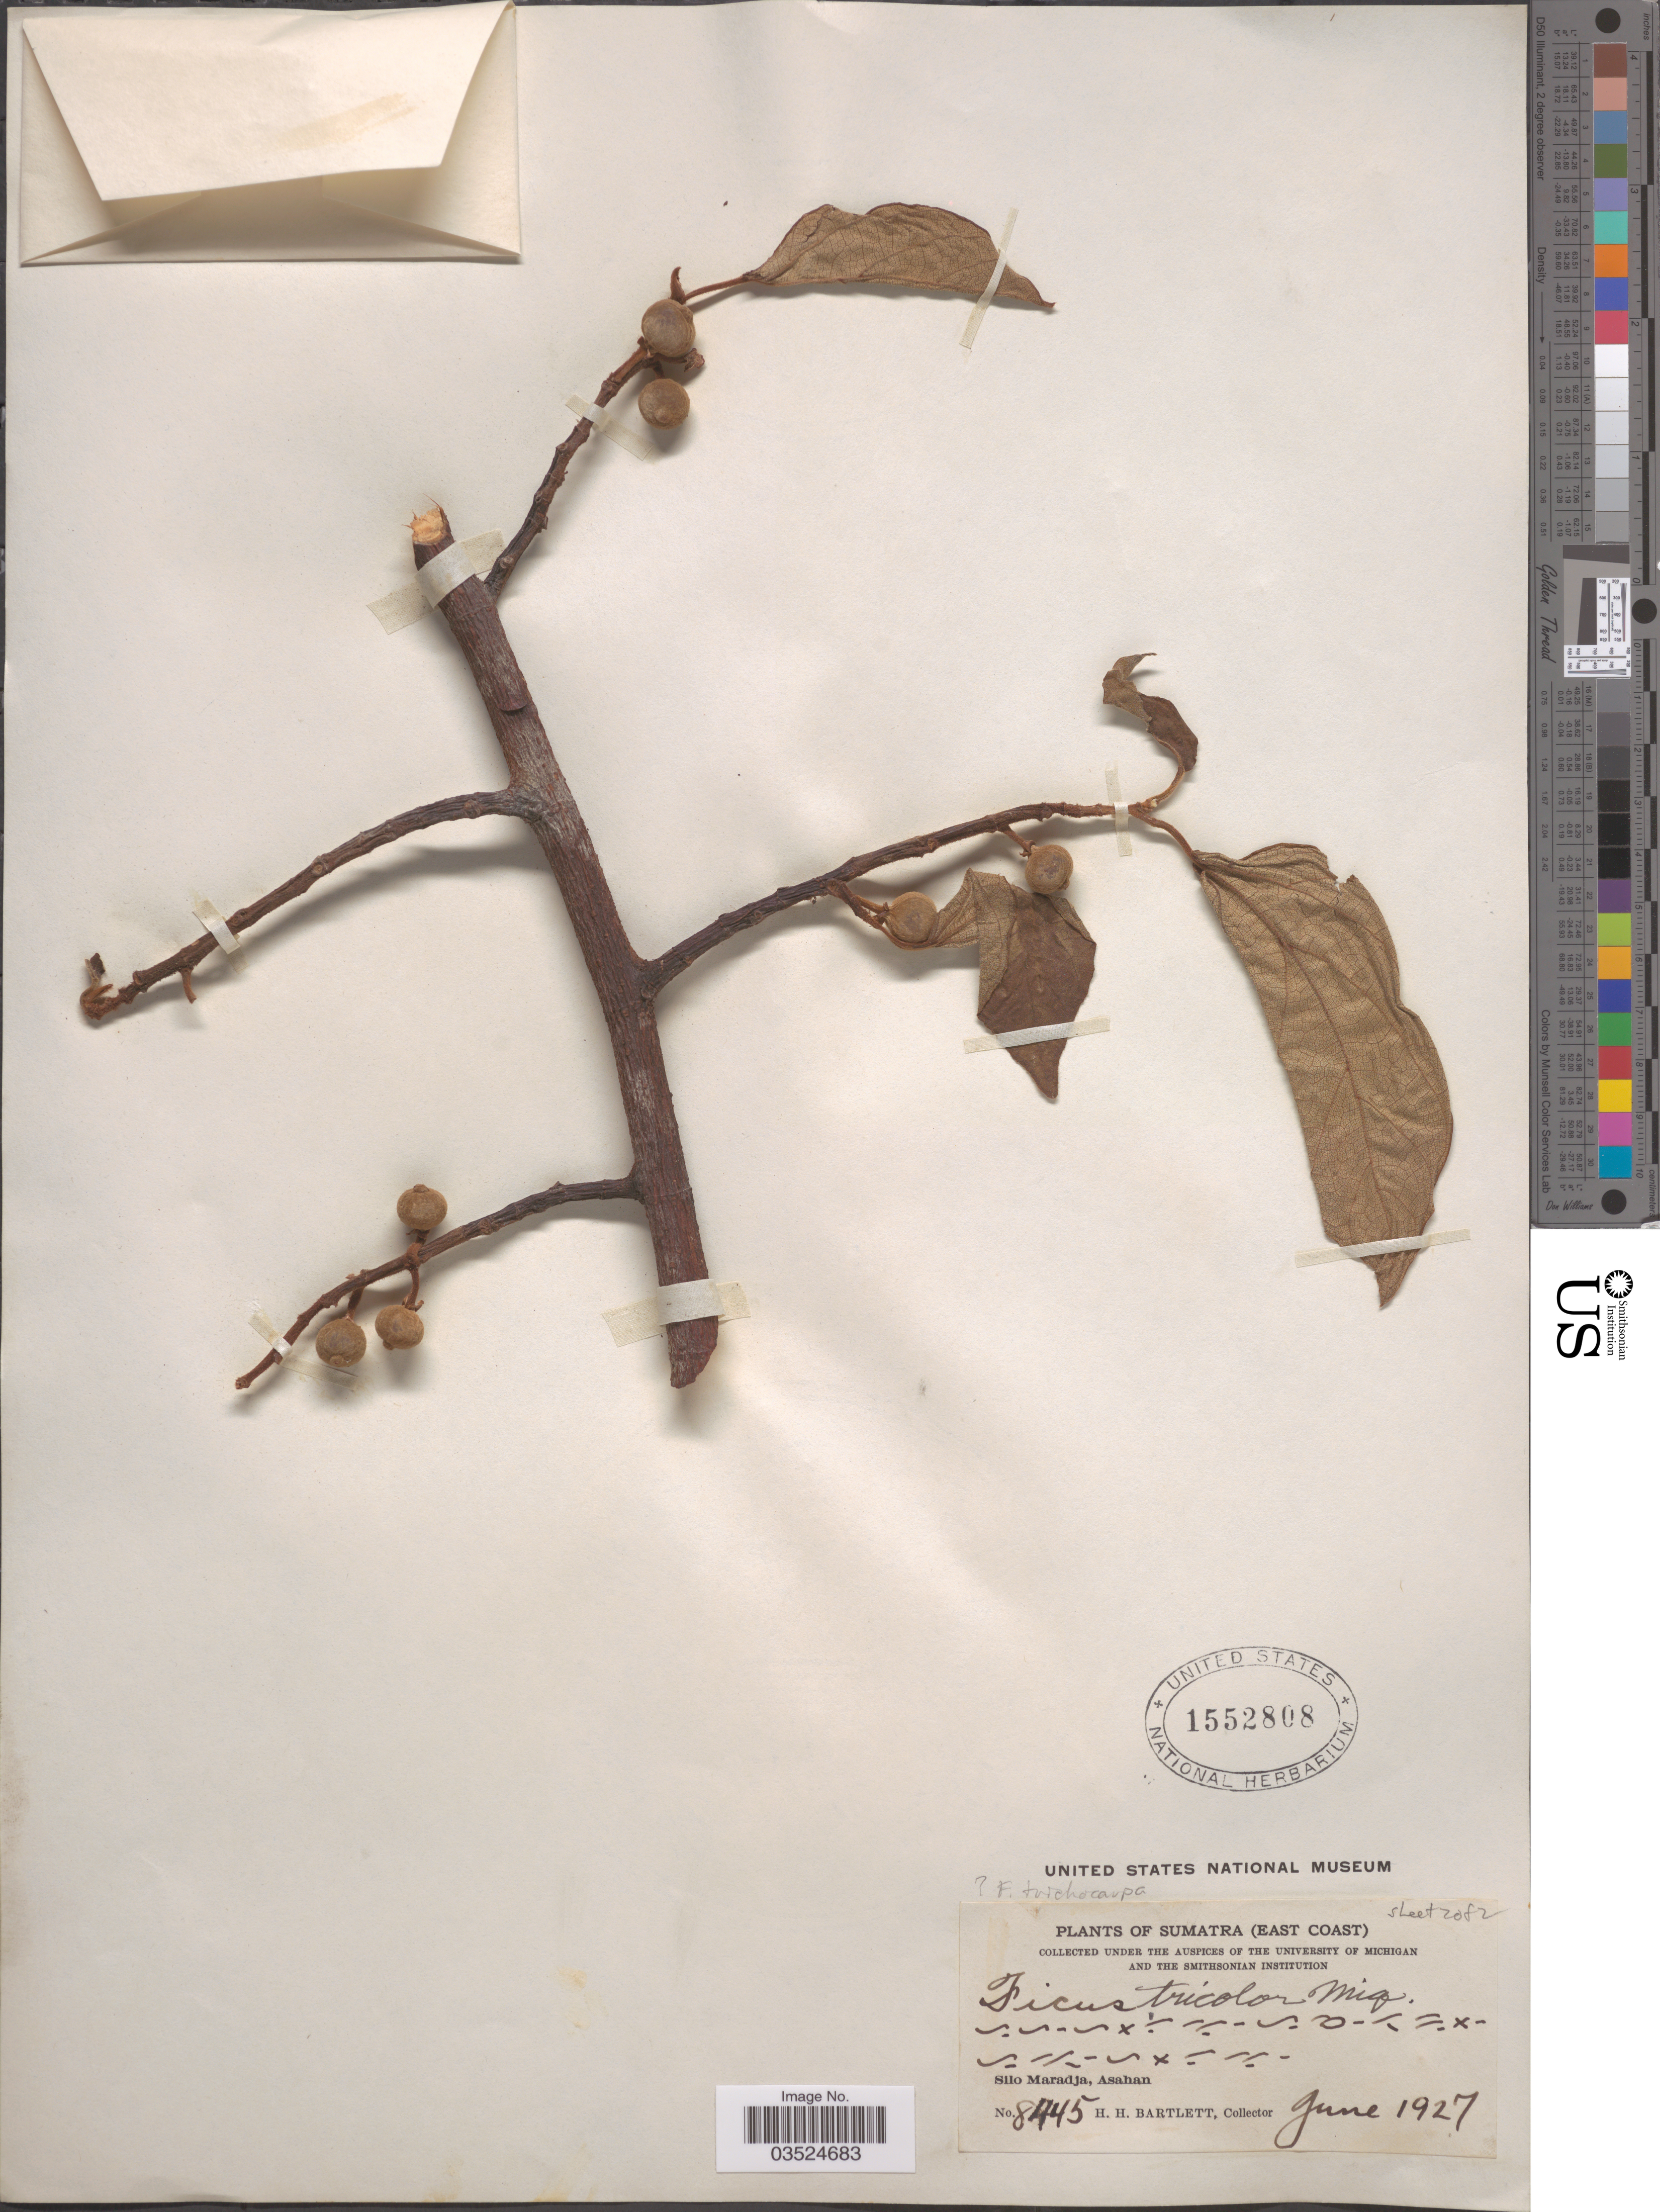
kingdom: Plantae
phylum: Tracheophyta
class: Magnoliopsida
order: Rosales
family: Moraceae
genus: Ficus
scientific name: Ficus trichocarpa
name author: Blume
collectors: H. H. Bartlett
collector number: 8445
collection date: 1927-06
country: Indonesia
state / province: Sumatra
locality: East Coast. Silo Maradja, Asahan.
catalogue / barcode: US 1552808